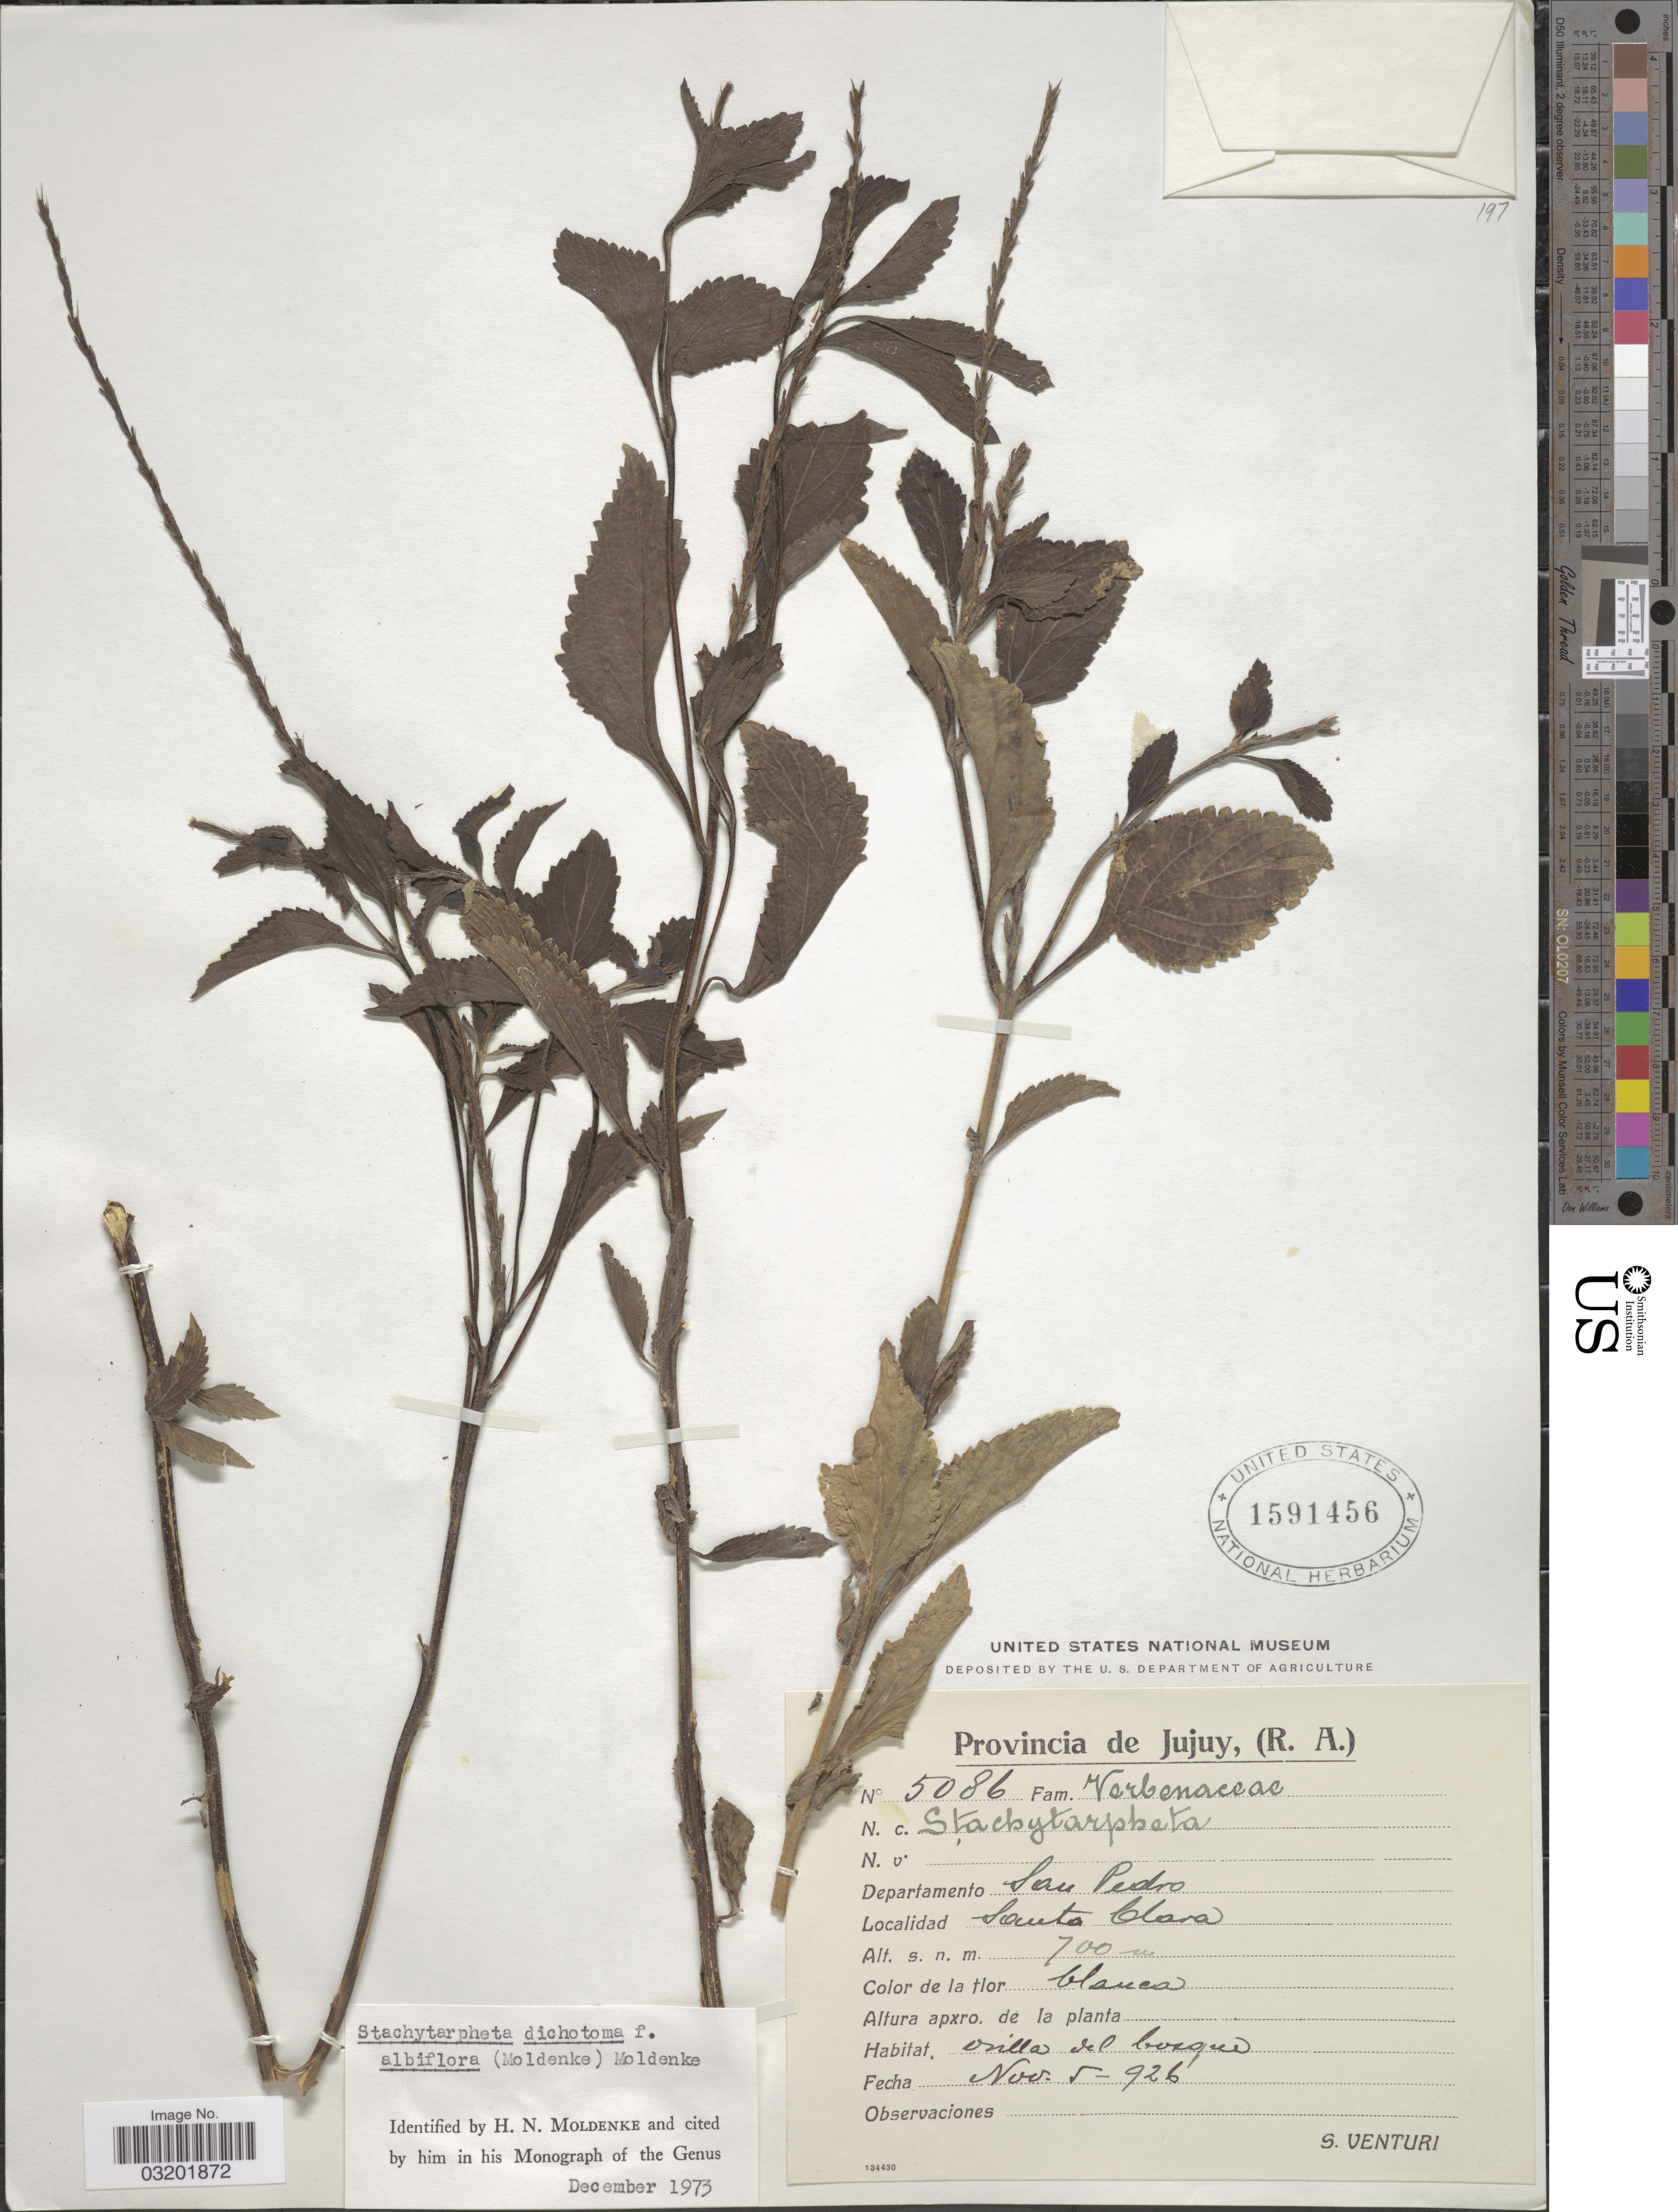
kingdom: Plantae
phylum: Tracheophyta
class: Magnoliopsida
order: Lamiales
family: Verbenaceae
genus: Stachytarpheta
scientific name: Stachytarpheta dichotoma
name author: (Ruiz & Pav.) Vahl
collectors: S. Venturi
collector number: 5086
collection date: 1926-11-05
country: Argentina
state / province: Jujuy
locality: Departamento San Pedro. Santa Clara.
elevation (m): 700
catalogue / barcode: US 1591456